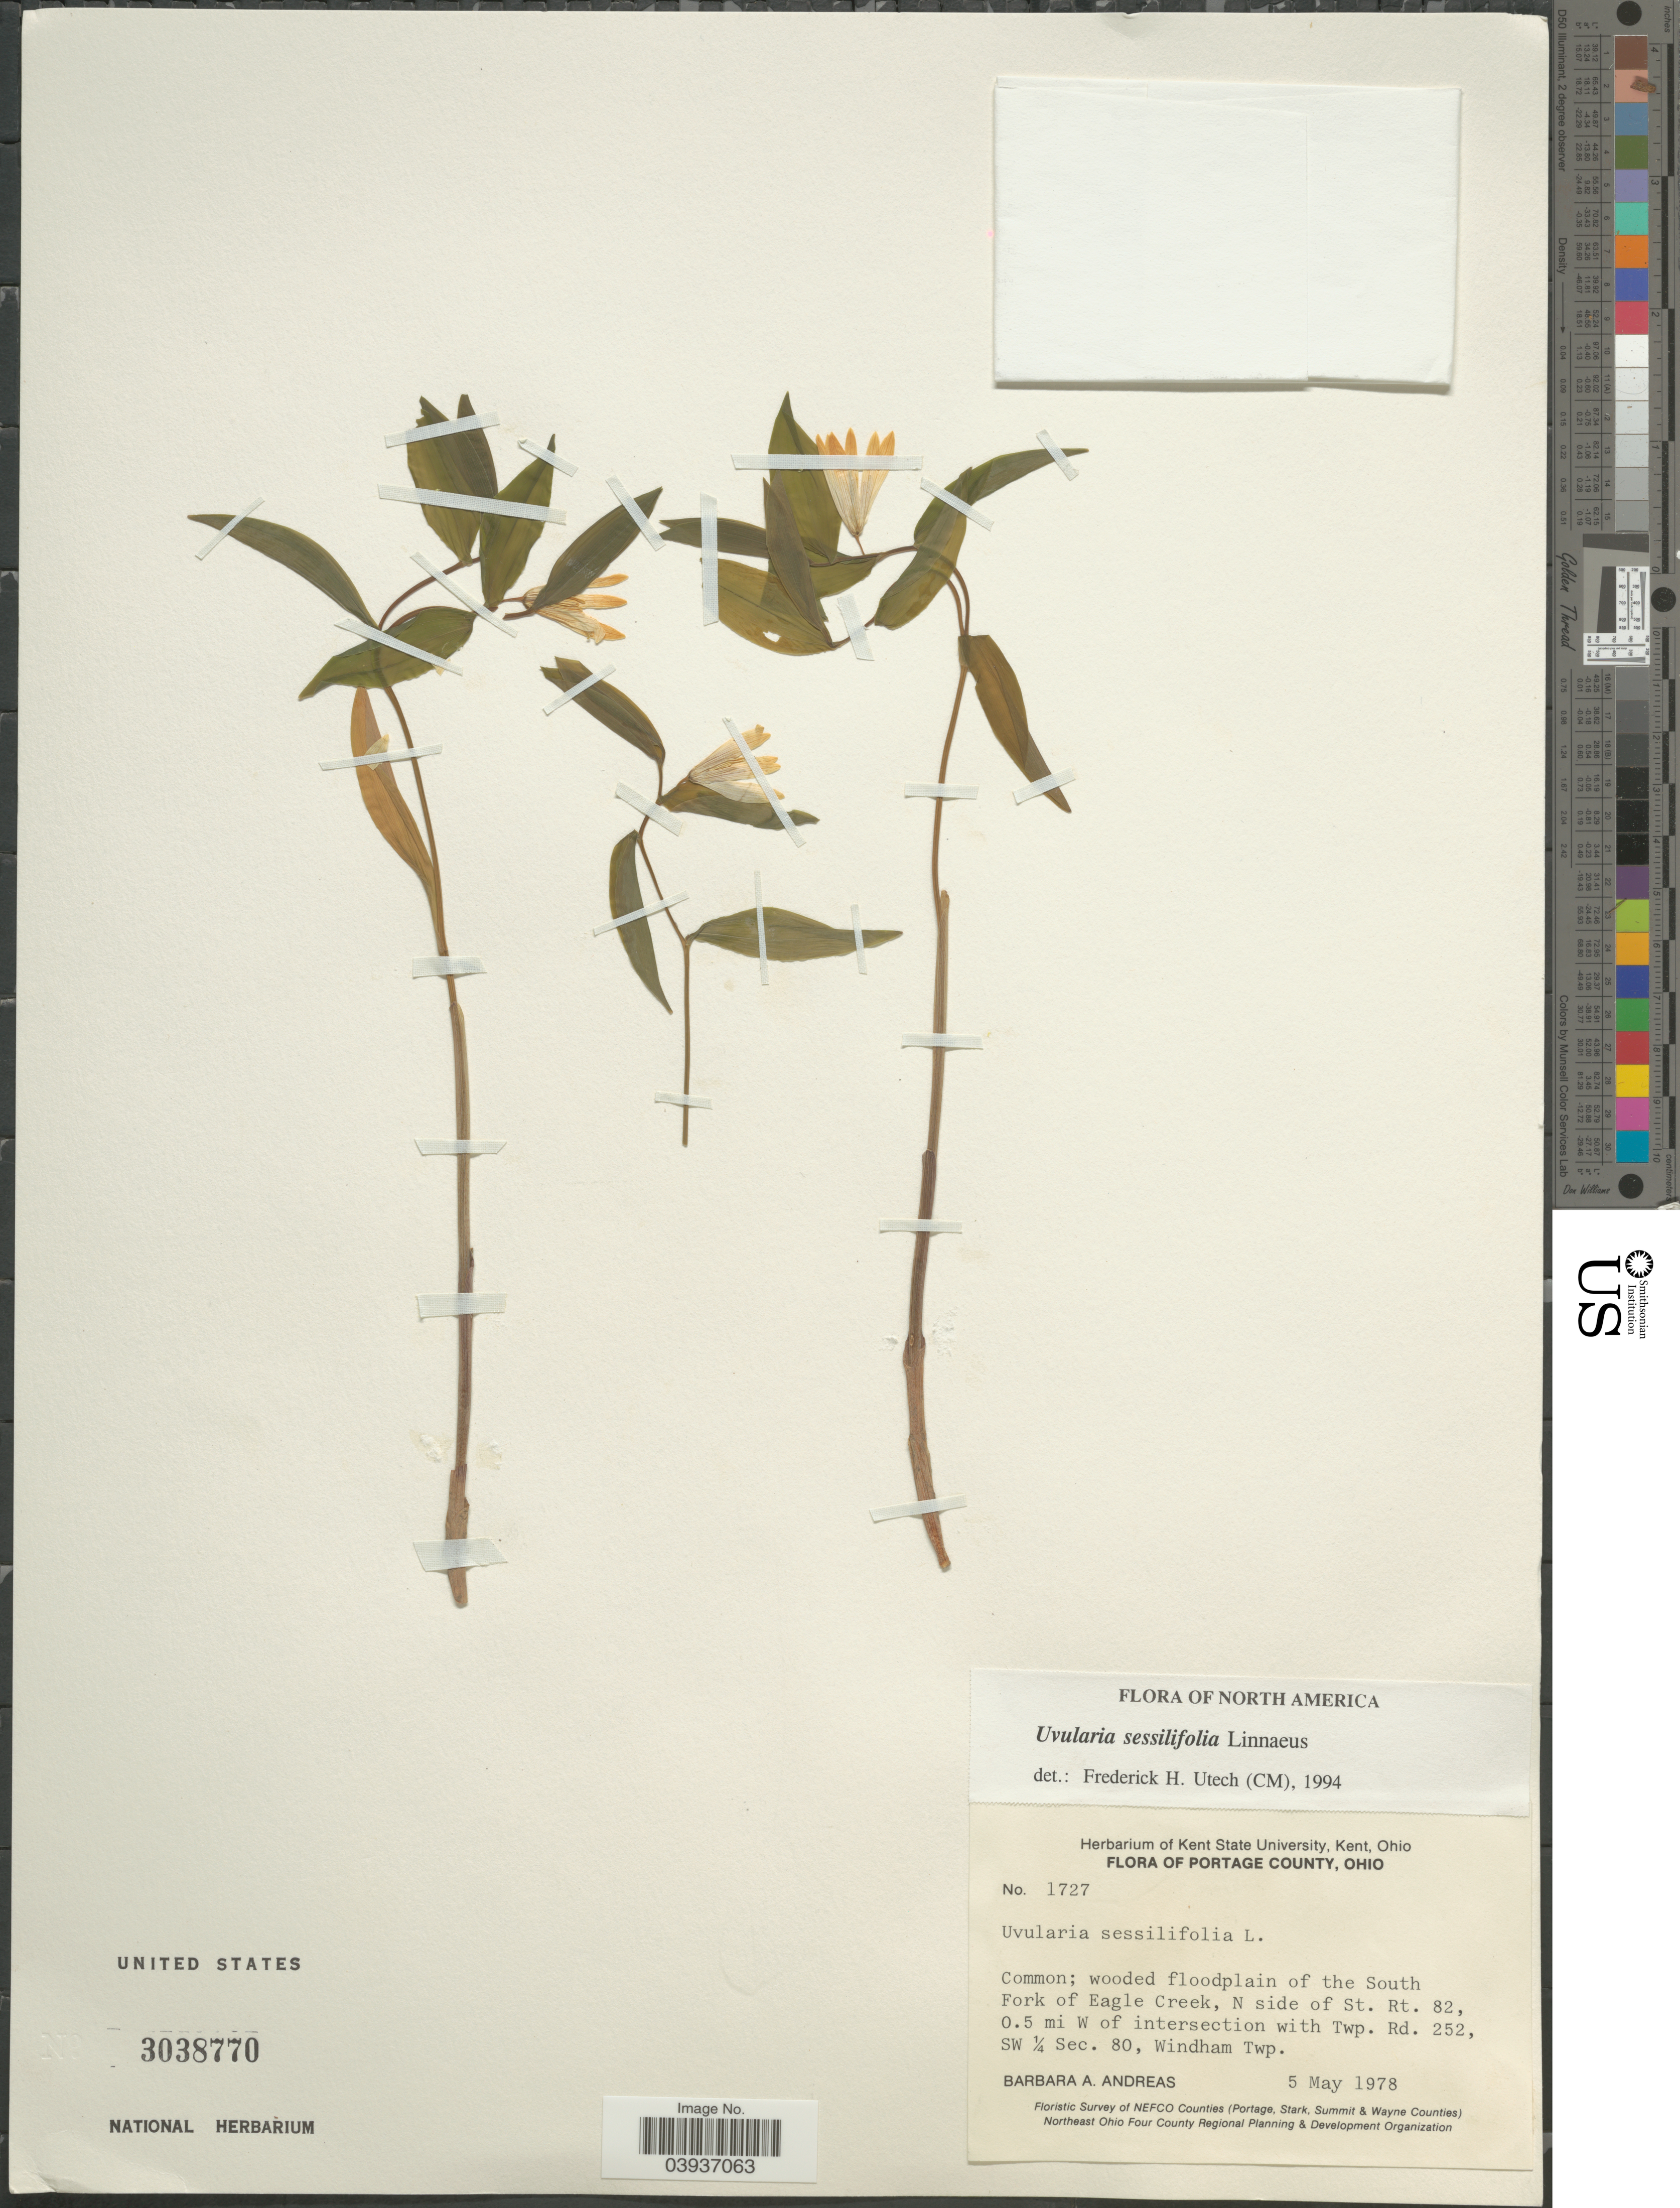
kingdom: Plantae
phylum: Tracheophyta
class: Liliopsida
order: Liliales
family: Colchicaceae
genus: Uvularia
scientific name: Uvularia sessilifolia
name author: L.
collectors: B. A. Andreas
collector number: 1727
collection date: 1978-05-05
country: United States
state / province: Ohio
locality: Portage County. Floodplain of the South Fork of Eagle Creek, N side of St. Rt. 82, 0.5 mi. W of intersection with Twp. Rd. 252, SW ¼ Sec. 80, Windham Twp.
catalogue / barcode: US 3038770